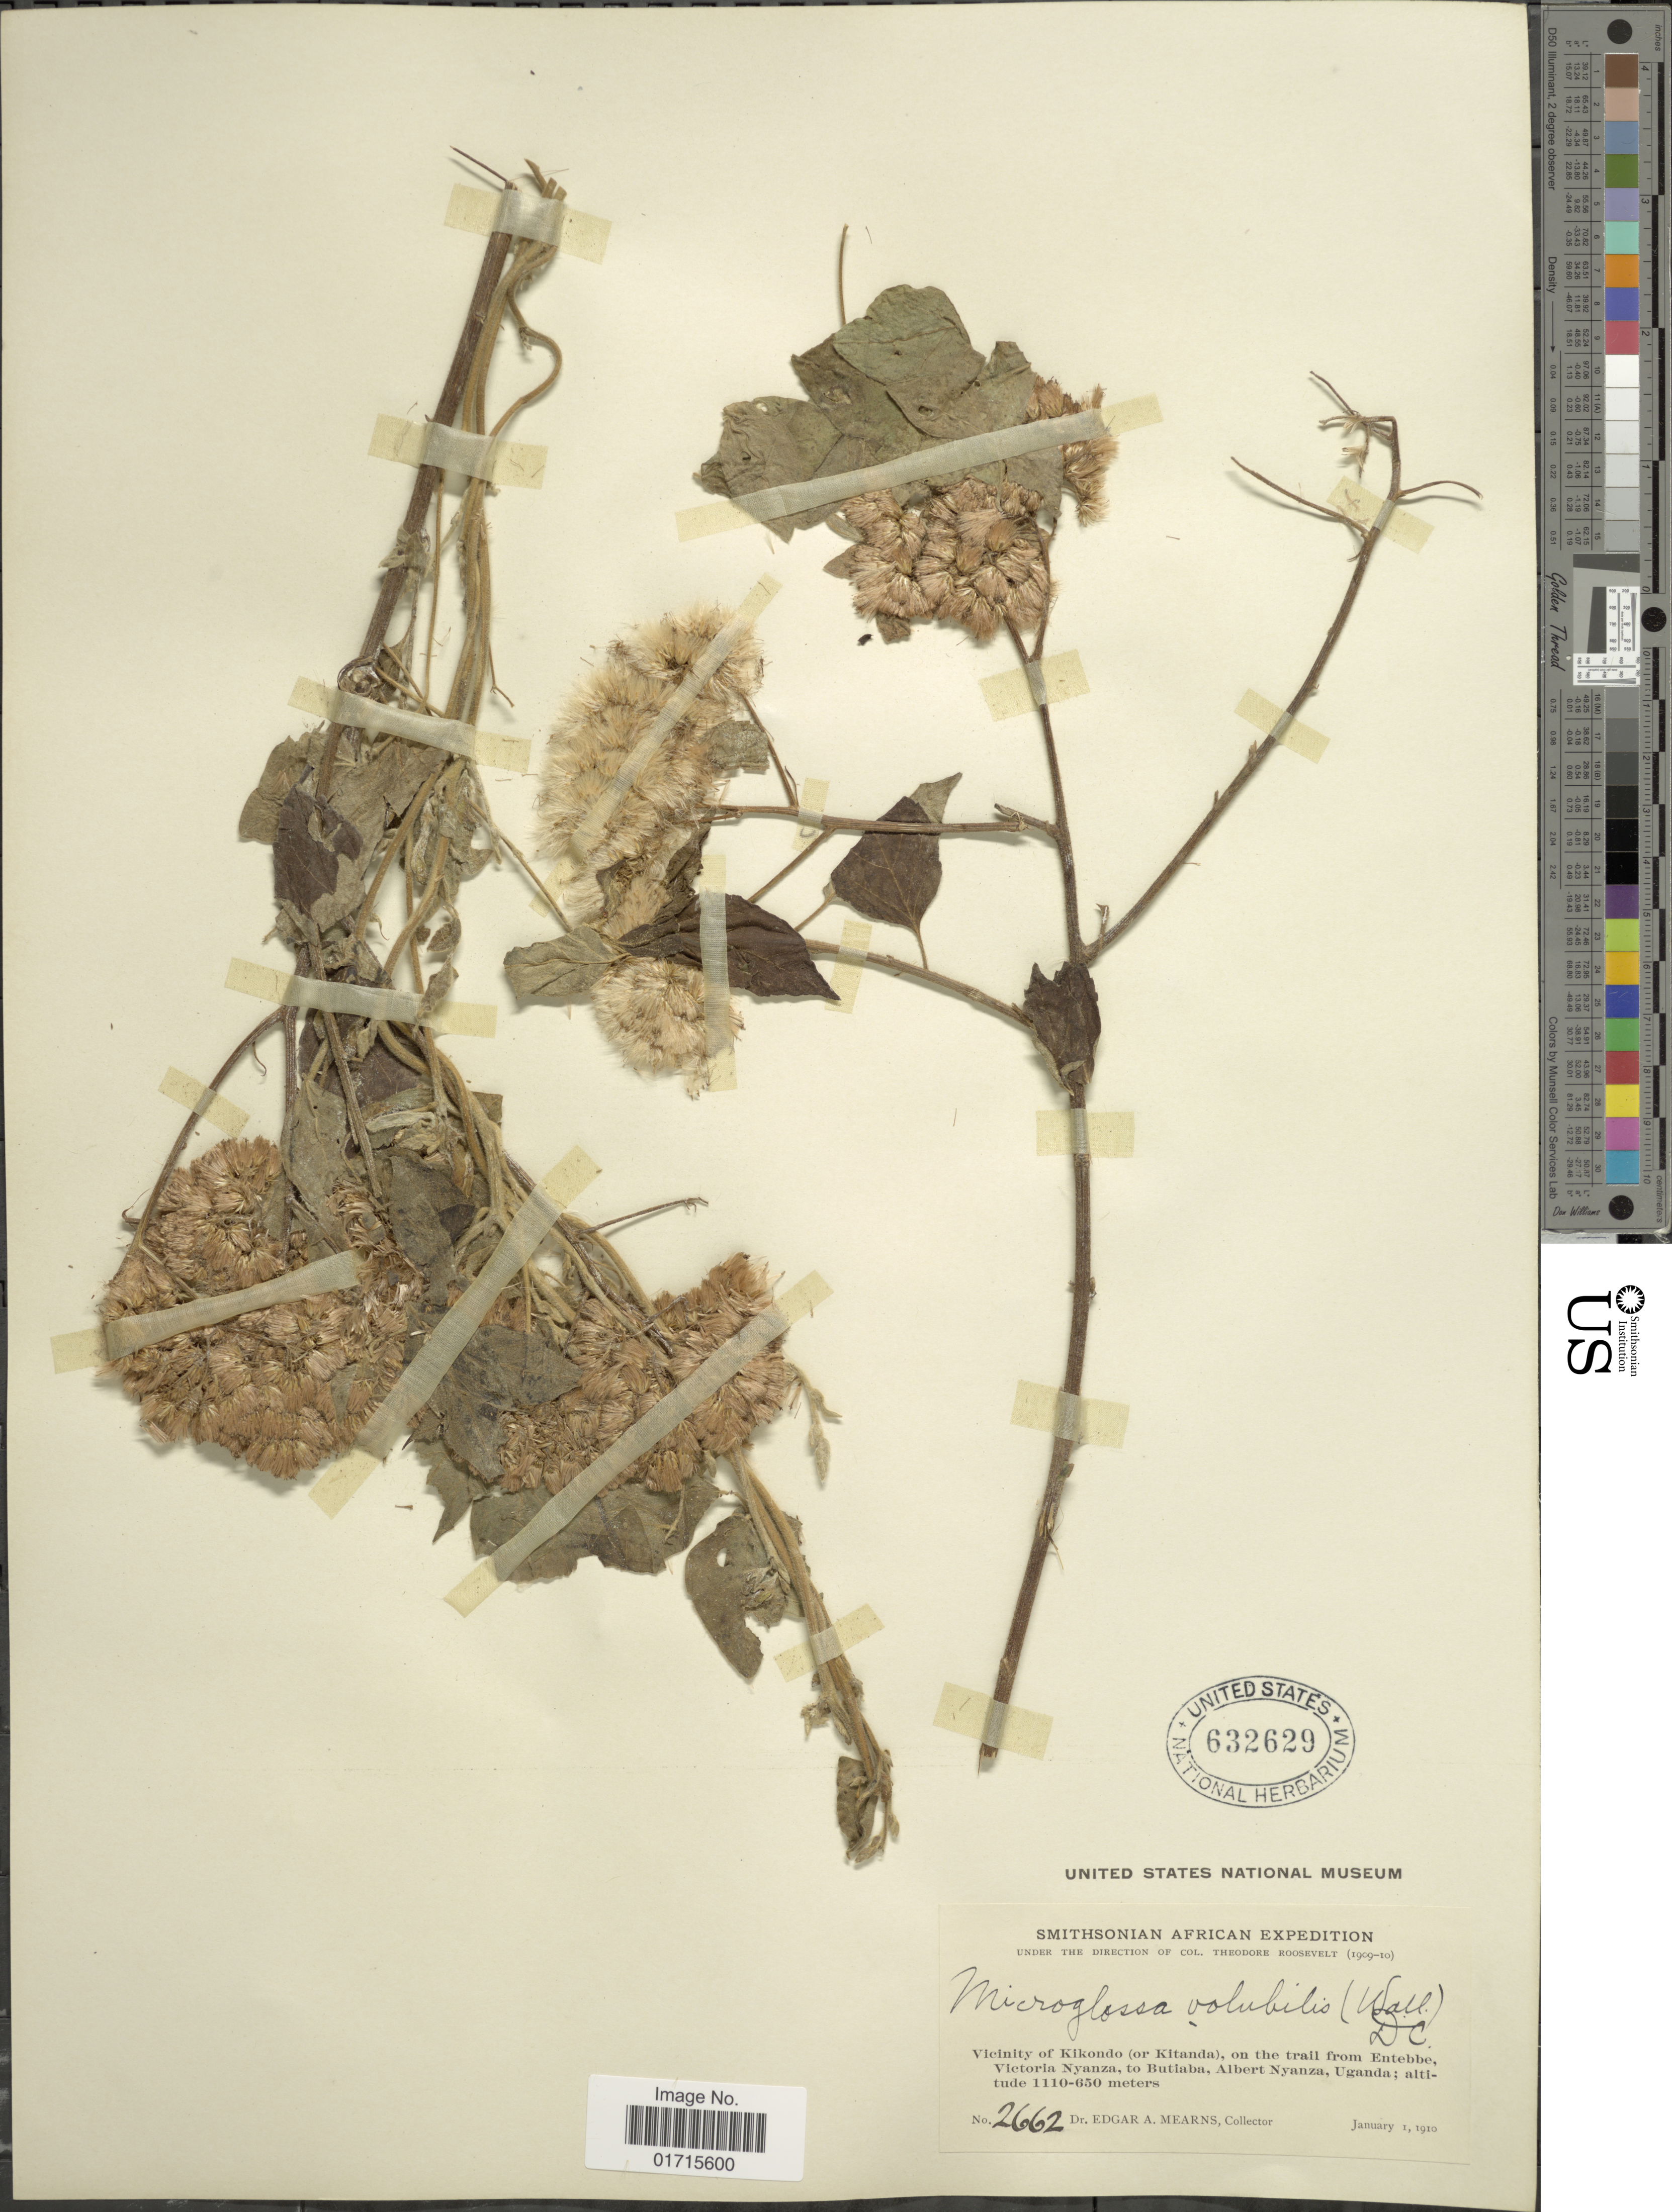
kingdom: Plantae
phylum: Tracheophyta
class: Magnoliopsida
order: Asterales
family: Asteraceae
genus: Microglossa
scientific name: Microglossa volubilis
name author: DC.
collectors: E. A. Mearns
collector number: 2662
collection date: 1910-01-01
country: Uganda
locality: Vicinity of Kikondo (or Kitanda), on the trail from Entebbe, Victoria Nyanza, to Butiaba, Albert Nyanza, Uganda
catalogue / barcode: US 632629